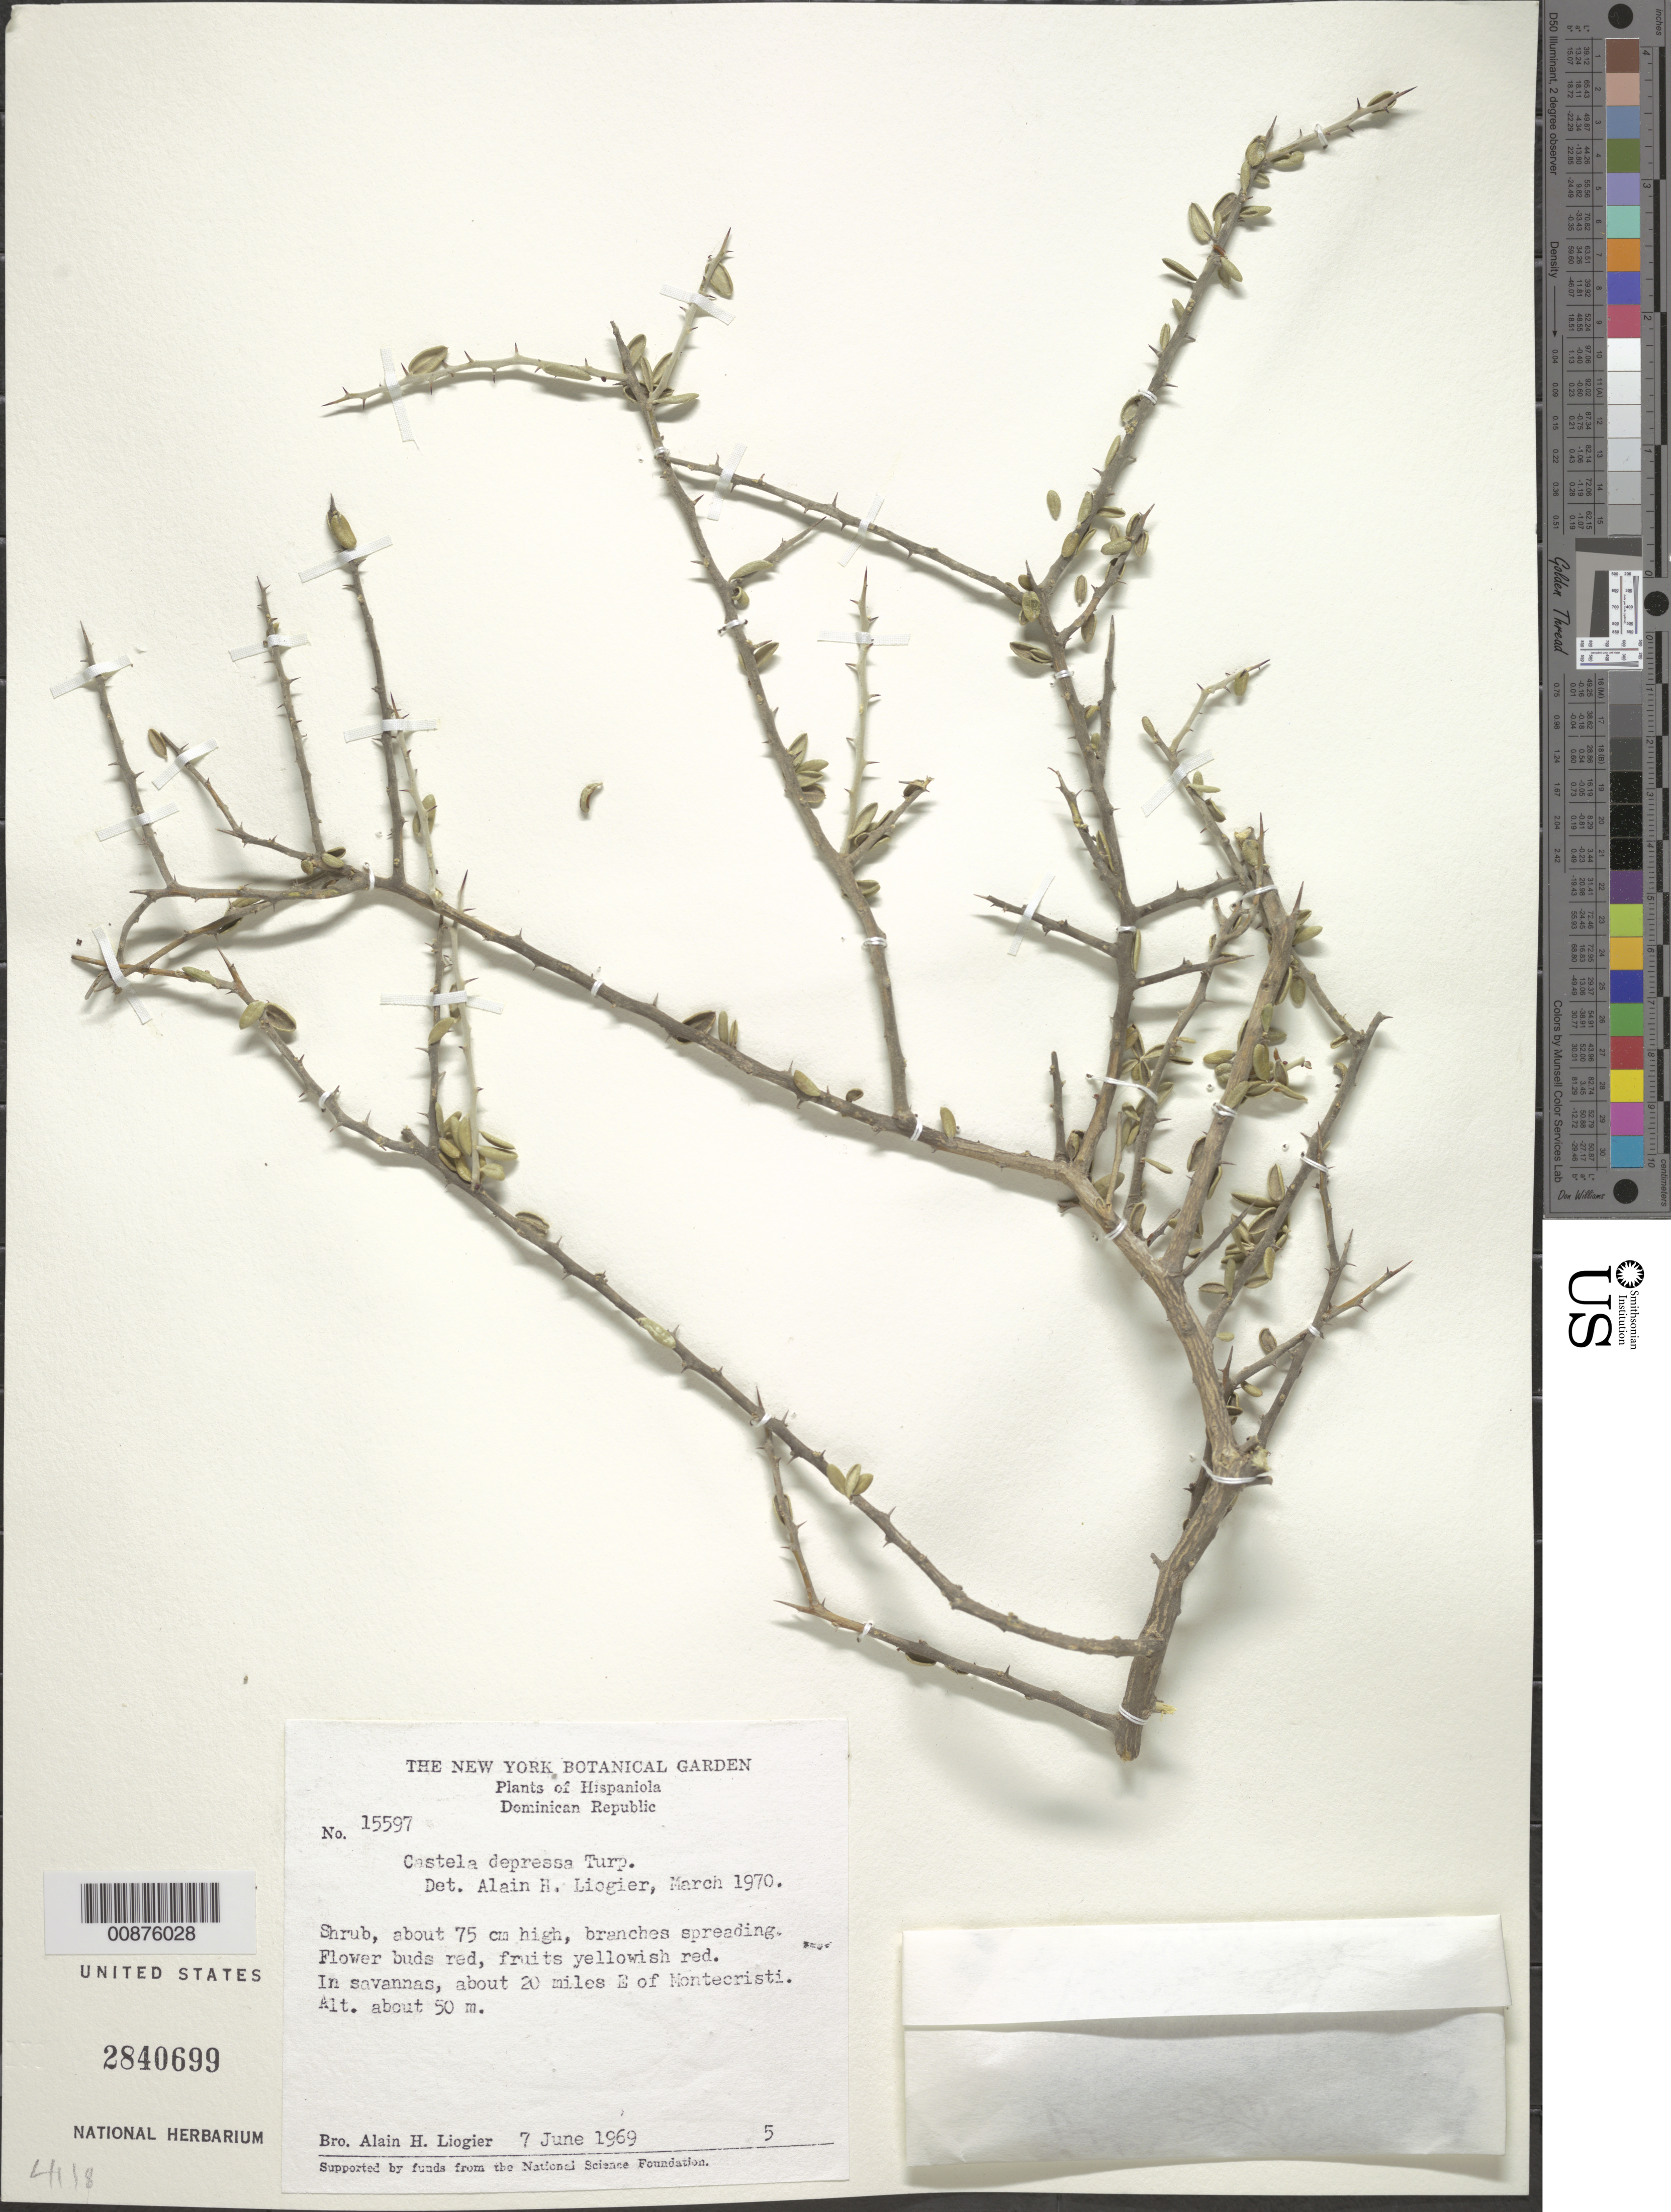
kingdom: Plantae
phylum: Tracheophyta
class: Magnoliopsida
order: Sapindales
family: Simaroubaceae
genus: Castela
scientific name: Castela depressa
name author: Turpin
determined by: Liogier, Alain H.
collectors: A. H. Liogier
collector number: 15597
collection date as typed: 07 Jun 1969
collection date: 1969-06-07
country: Dominican Republic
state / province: Monte Cristi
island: Hispaniola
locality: About 20 miles E of Montecristi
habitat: In savannas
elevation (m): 50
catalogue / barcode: US 2840699